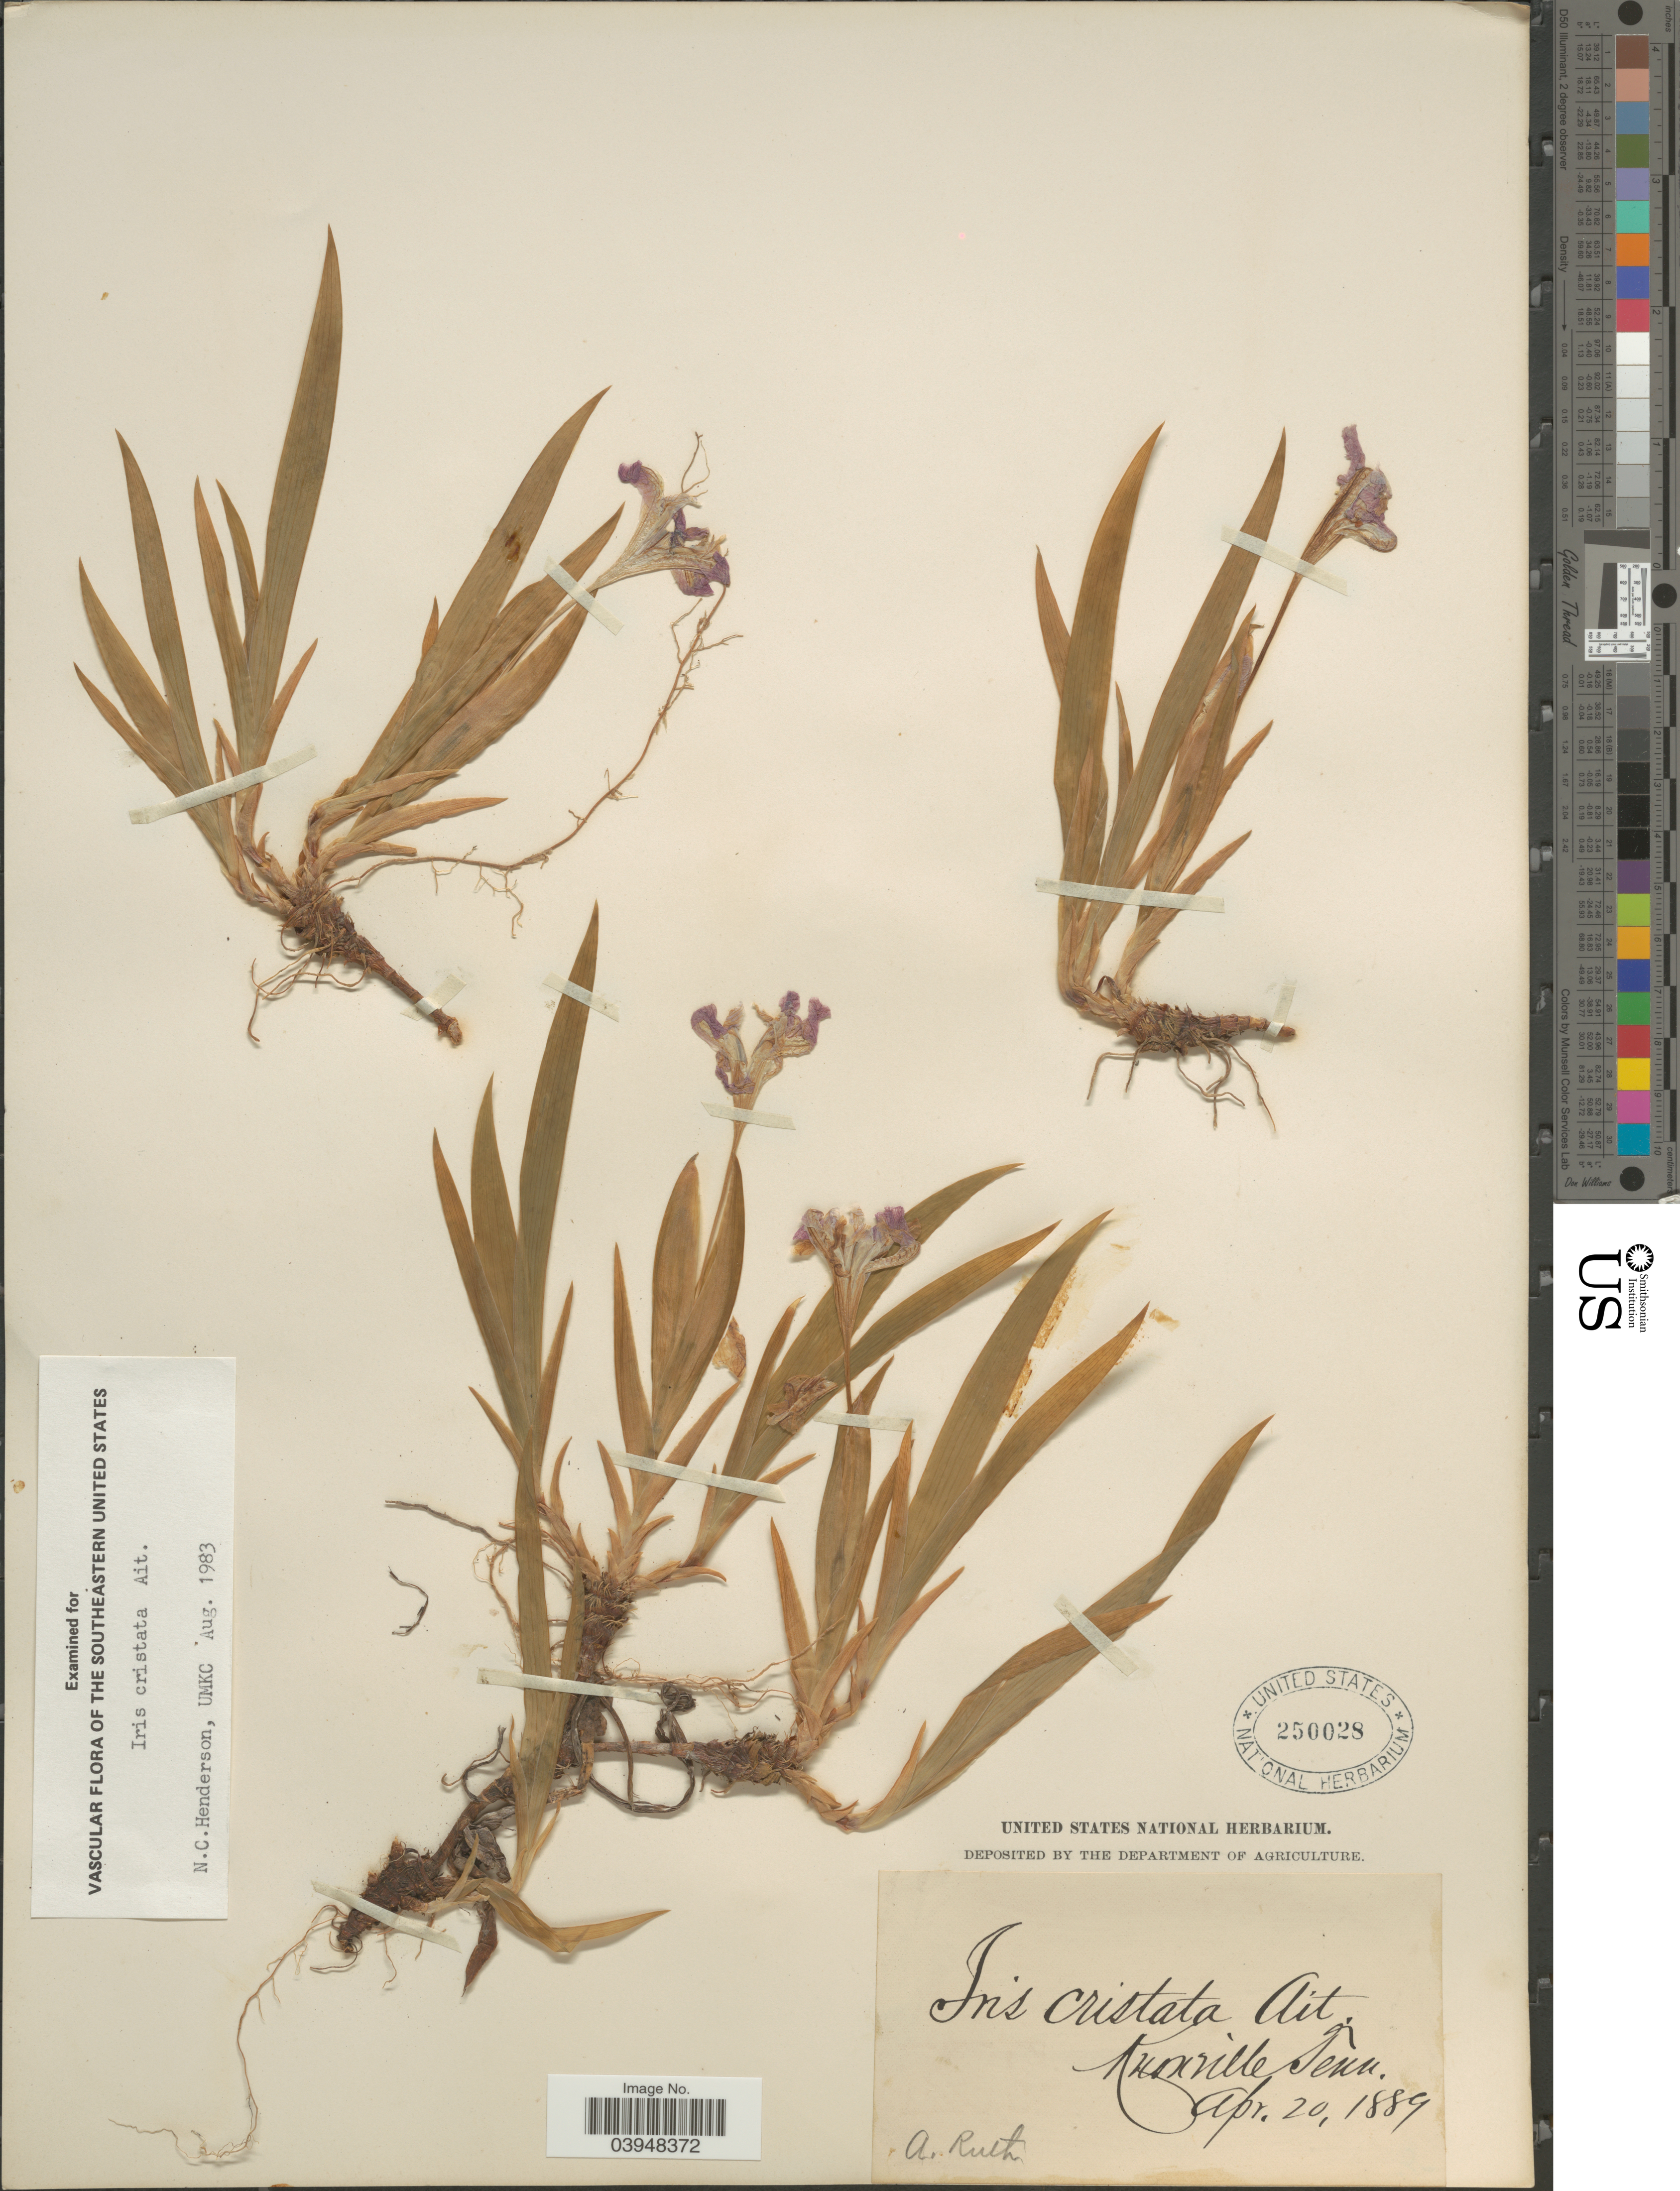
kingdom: Plantae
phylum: Tracheophyta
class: Liliopsida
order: Asparagales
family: Iridaceae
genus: Iris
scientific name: Iris cristata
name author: Aiton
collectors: A. Ruth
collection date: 1889-04-20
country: United States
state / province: Tennessee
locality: Knoxville.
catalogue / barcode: US 250028